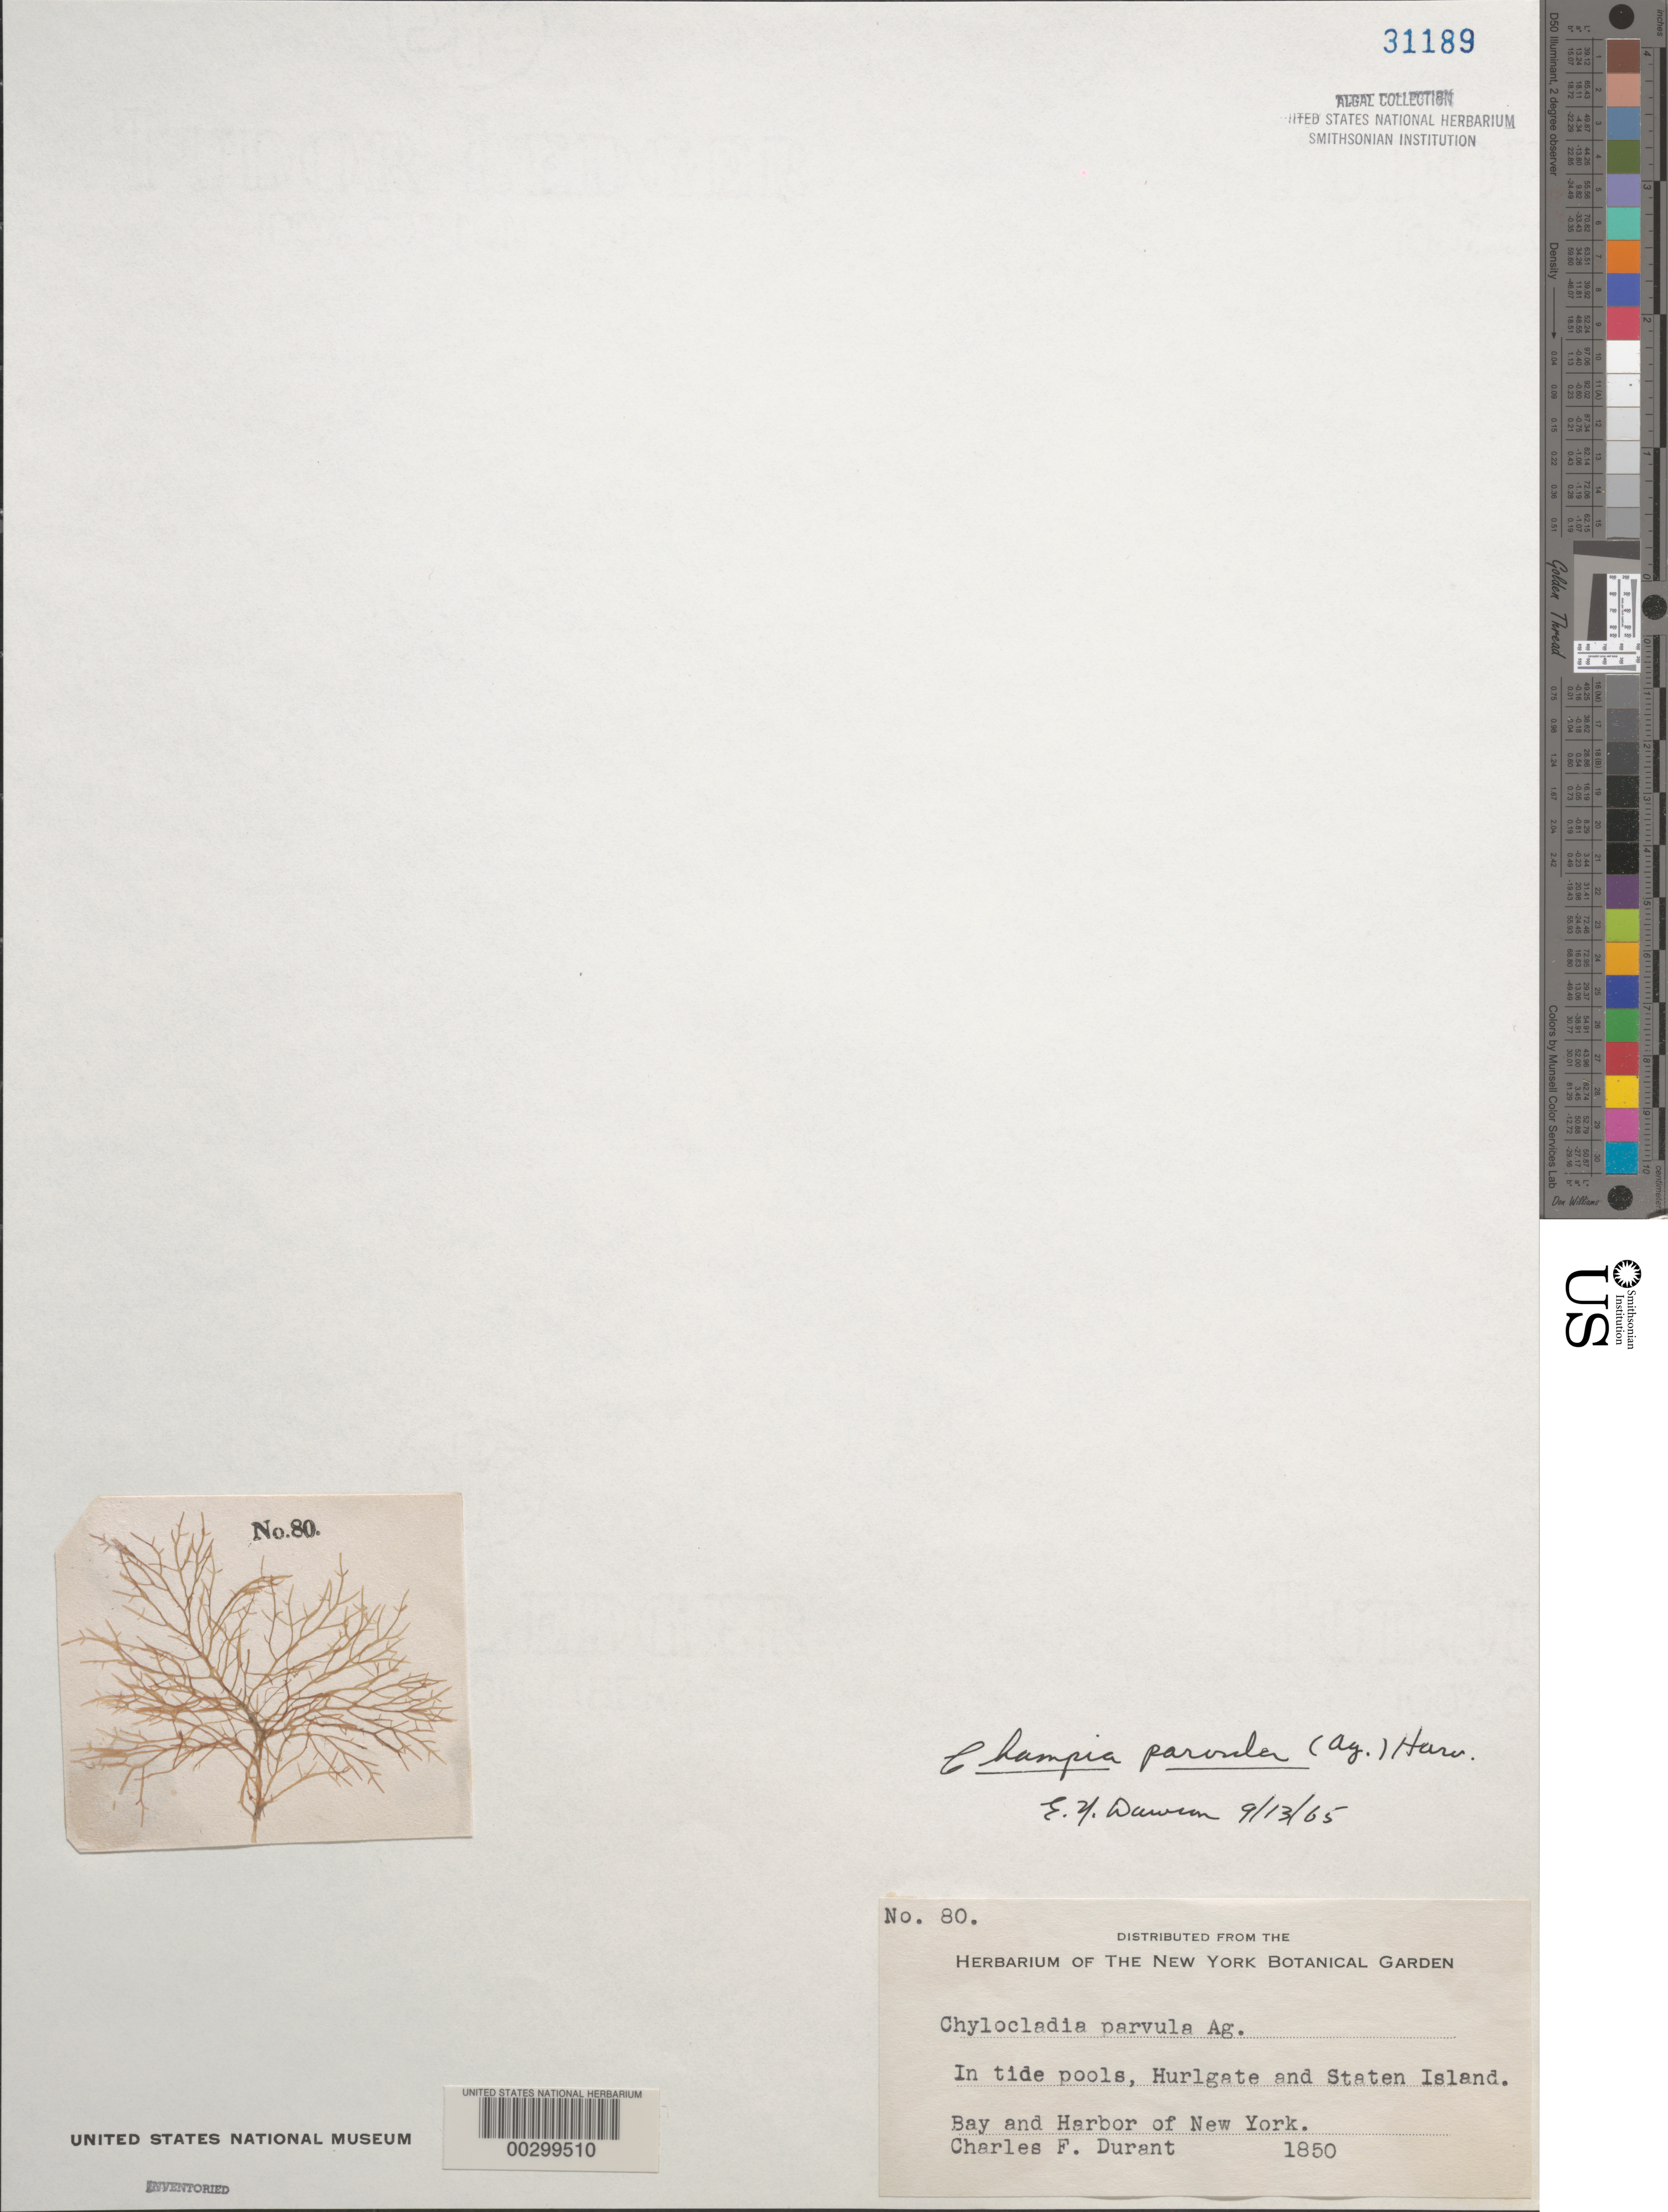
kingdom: Plantae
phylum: Rhodophyta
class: Florideophyceae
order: Rhodymeniales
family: Champiaceae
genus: Champia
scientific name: Champia parvula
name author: (C. Agardh) Harv.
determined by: Dawson, E. Y.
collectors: C. Durant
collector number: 80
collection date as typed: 1850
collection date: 1850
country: United States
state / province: New York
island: Staten Island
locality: Hurlgate and New York City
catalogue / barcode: US 31189